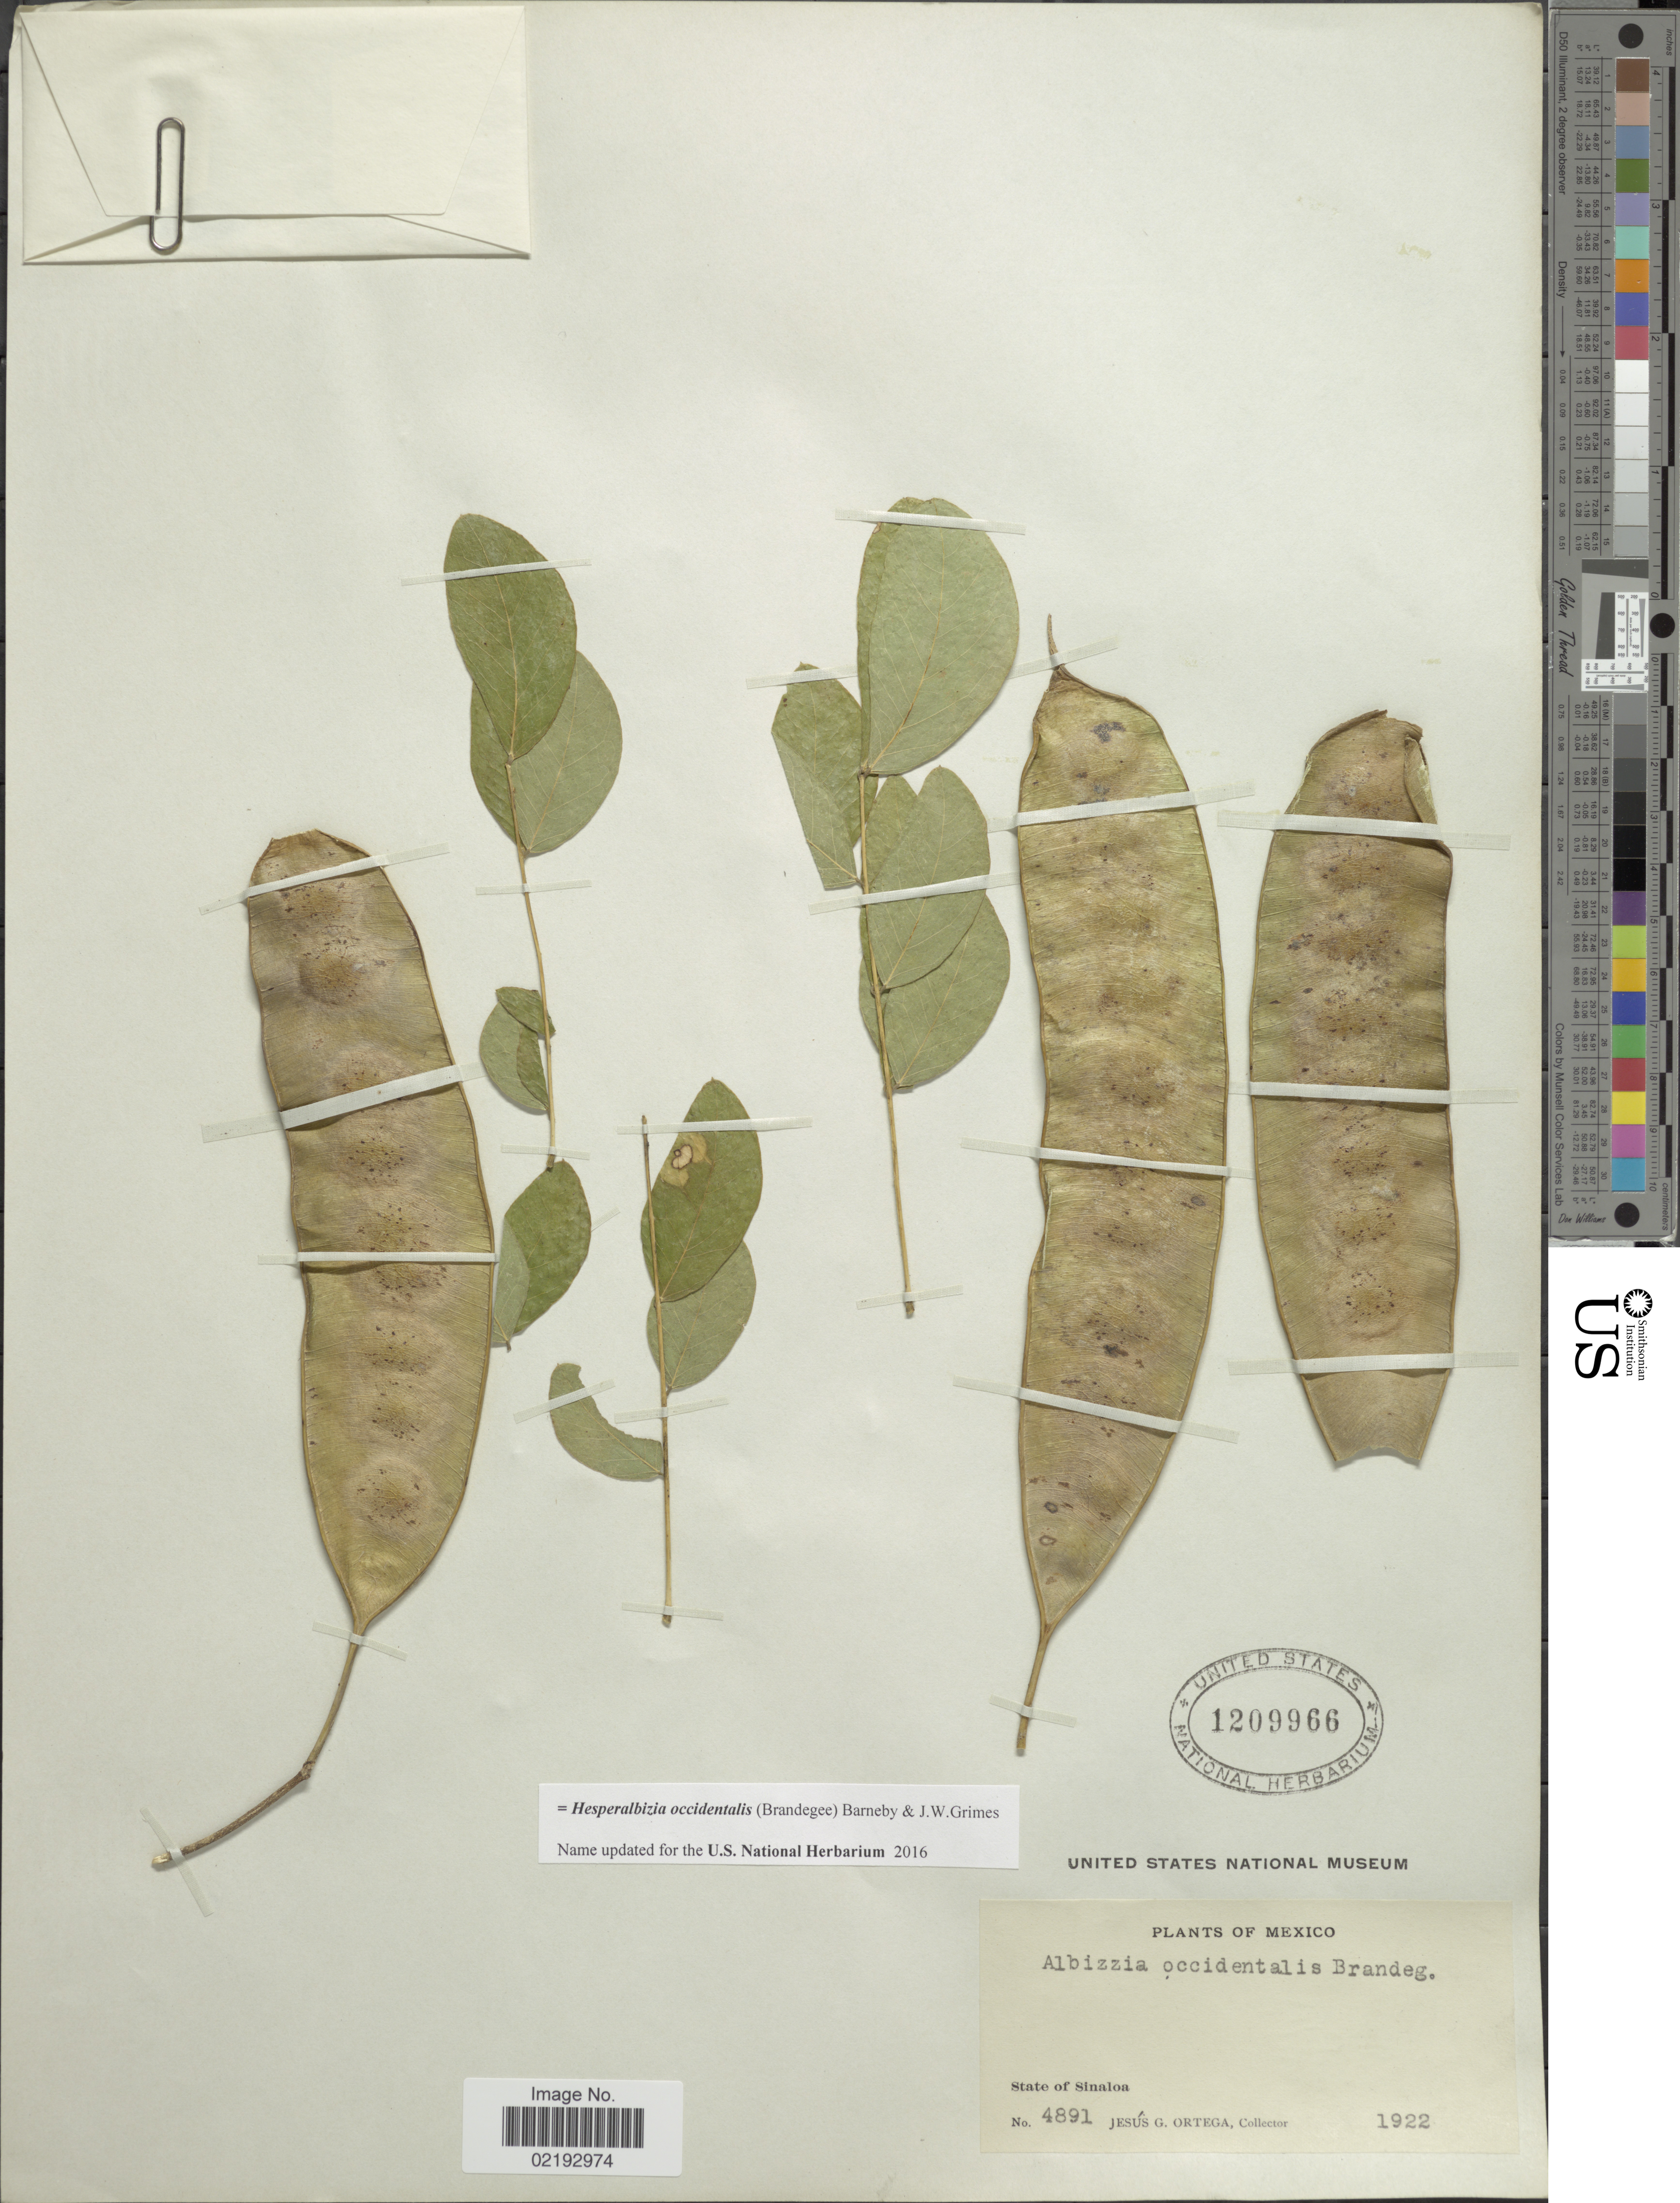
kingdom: Plantae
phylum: Tracheophyta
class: Magnoliopsida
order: Fabales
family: Fabaceae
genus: Hesperalbizia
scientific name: Hesperalbizia occidentalis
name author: (Brandegee) Barneby & J.W. Grimes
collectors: J. Ortega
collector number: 4891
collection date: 1922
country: Mexico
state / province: Sinaloa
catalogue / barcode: US 1209966